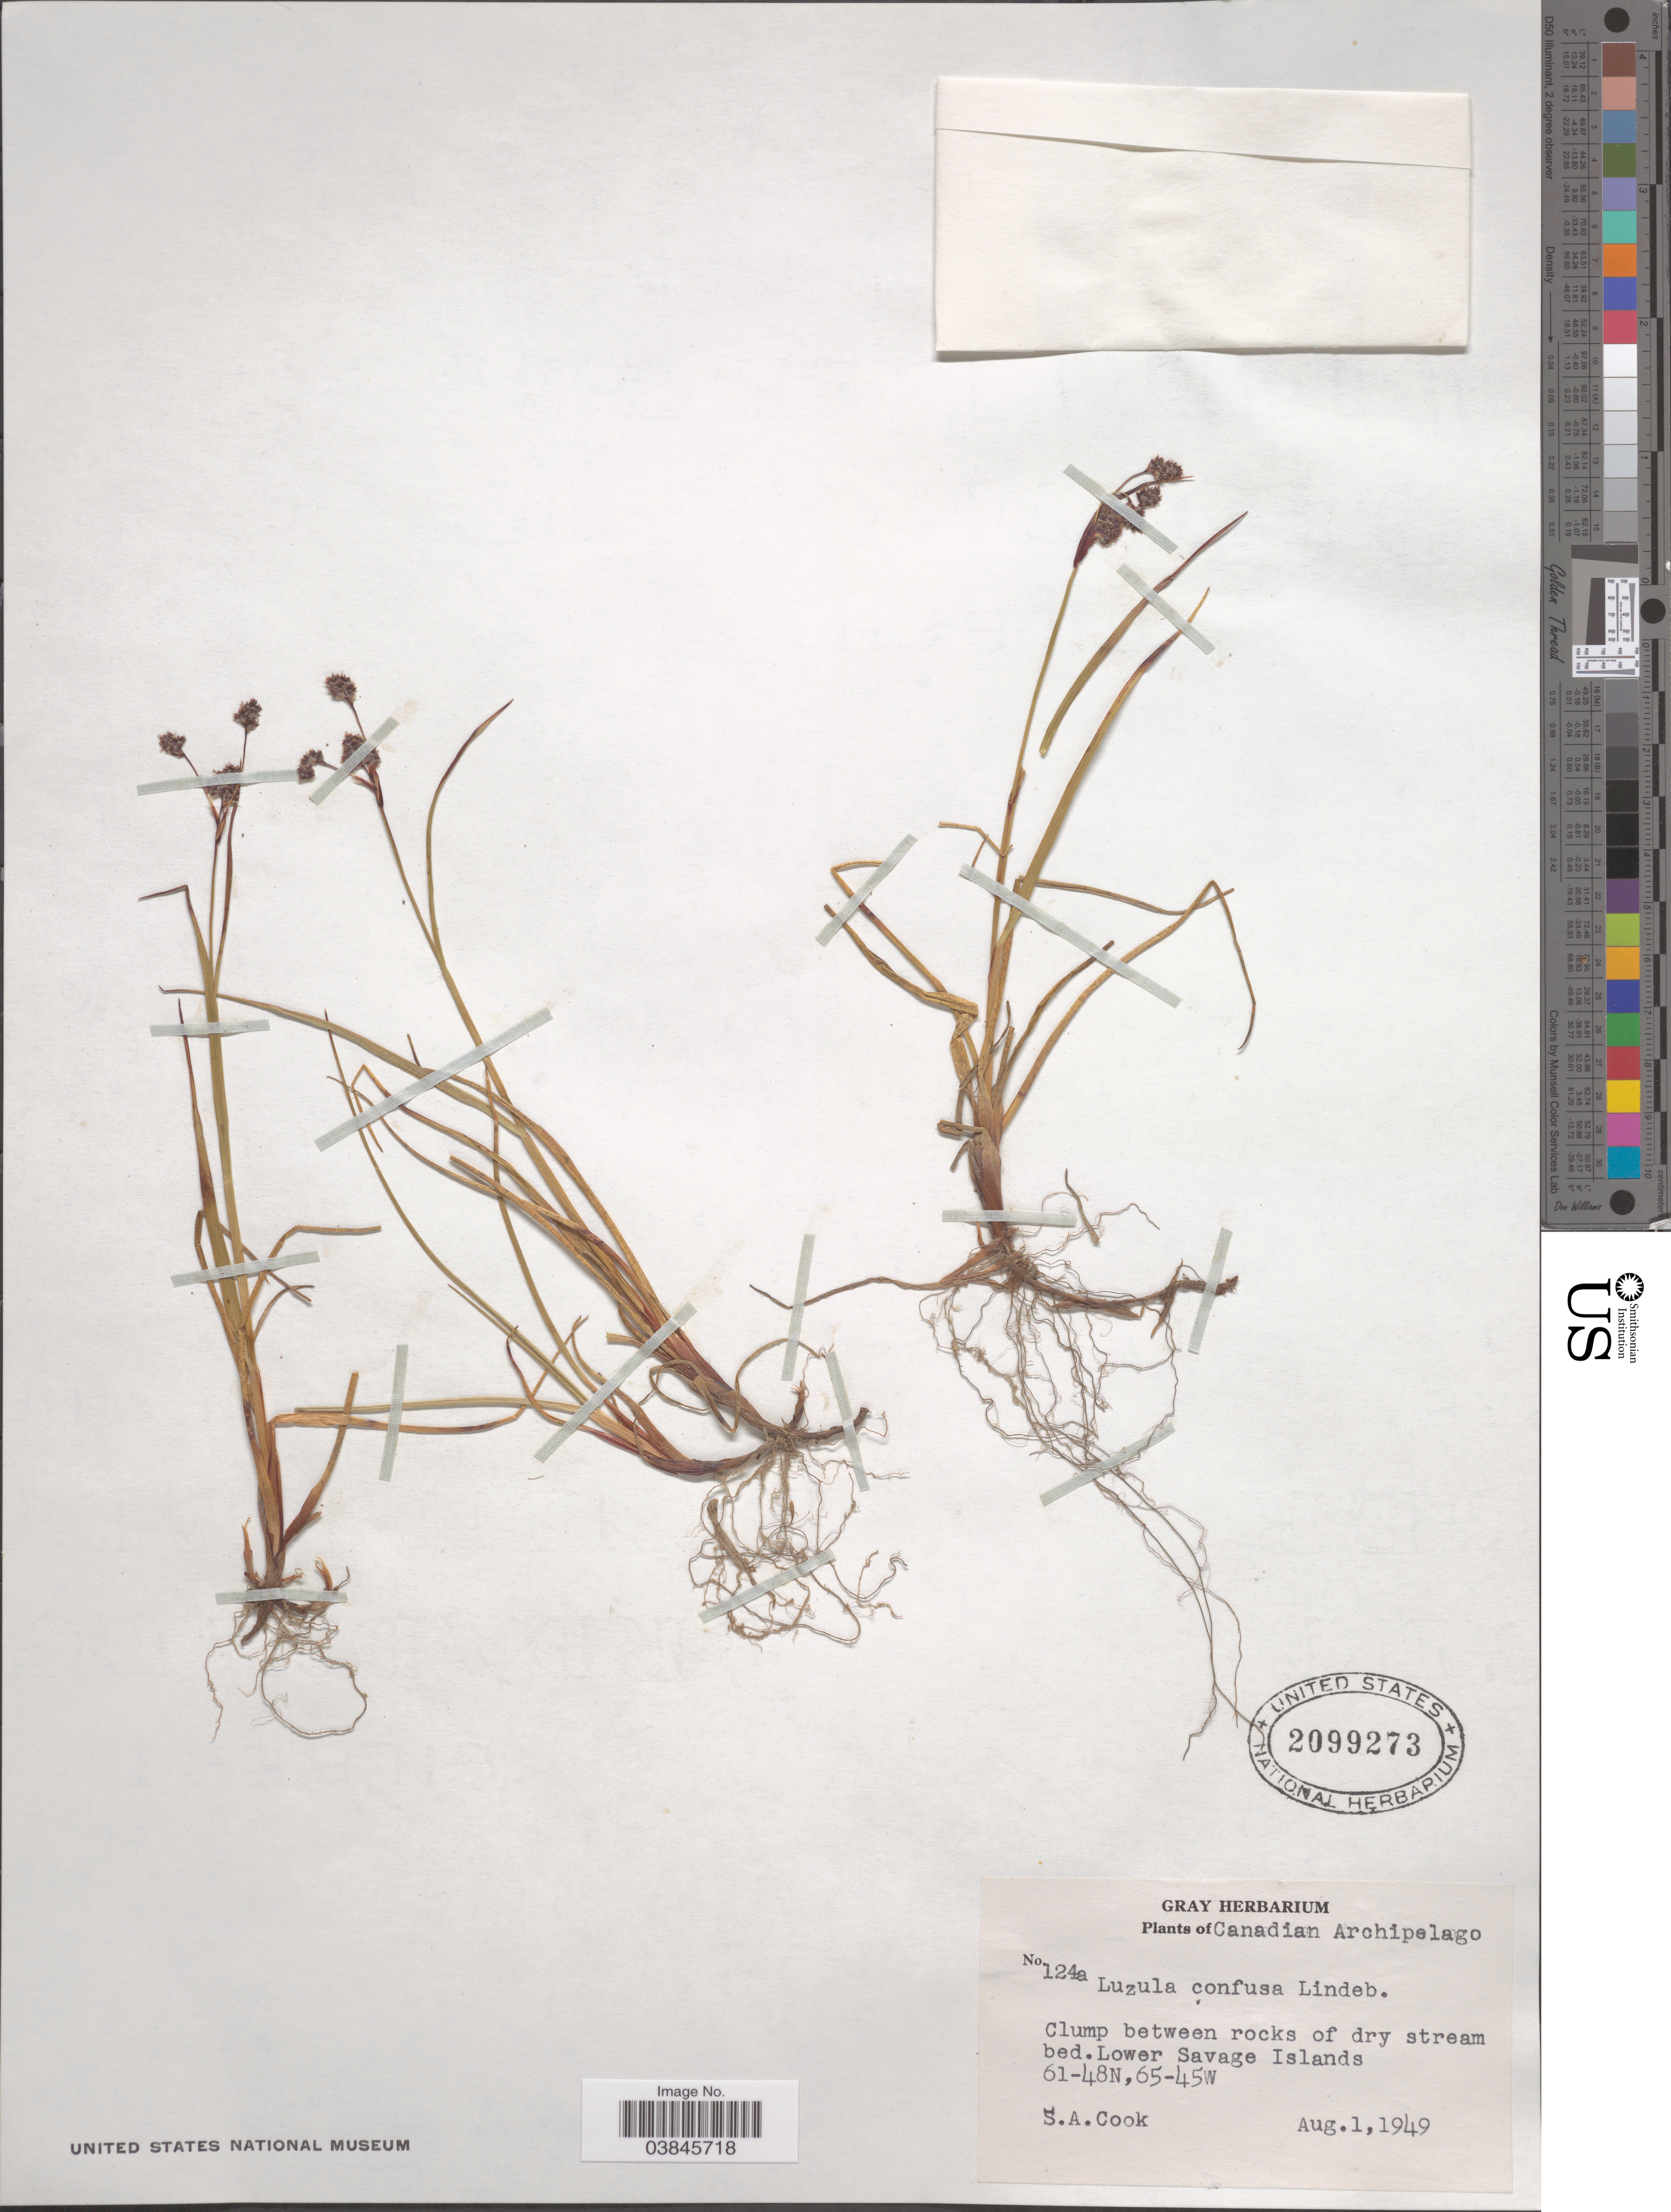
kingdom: Plantae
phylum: Tracheophyta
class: Liliopsida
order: Poales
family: Juncaceae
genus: Luzula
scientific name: Luzula confusa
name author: Lindeb.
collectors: S. A. Cook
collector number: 124a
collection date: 1949-08-01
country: Canada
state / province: Nunavut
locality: Canadian Archipelago. Lower Savage Islands.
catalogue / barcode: US 2099273